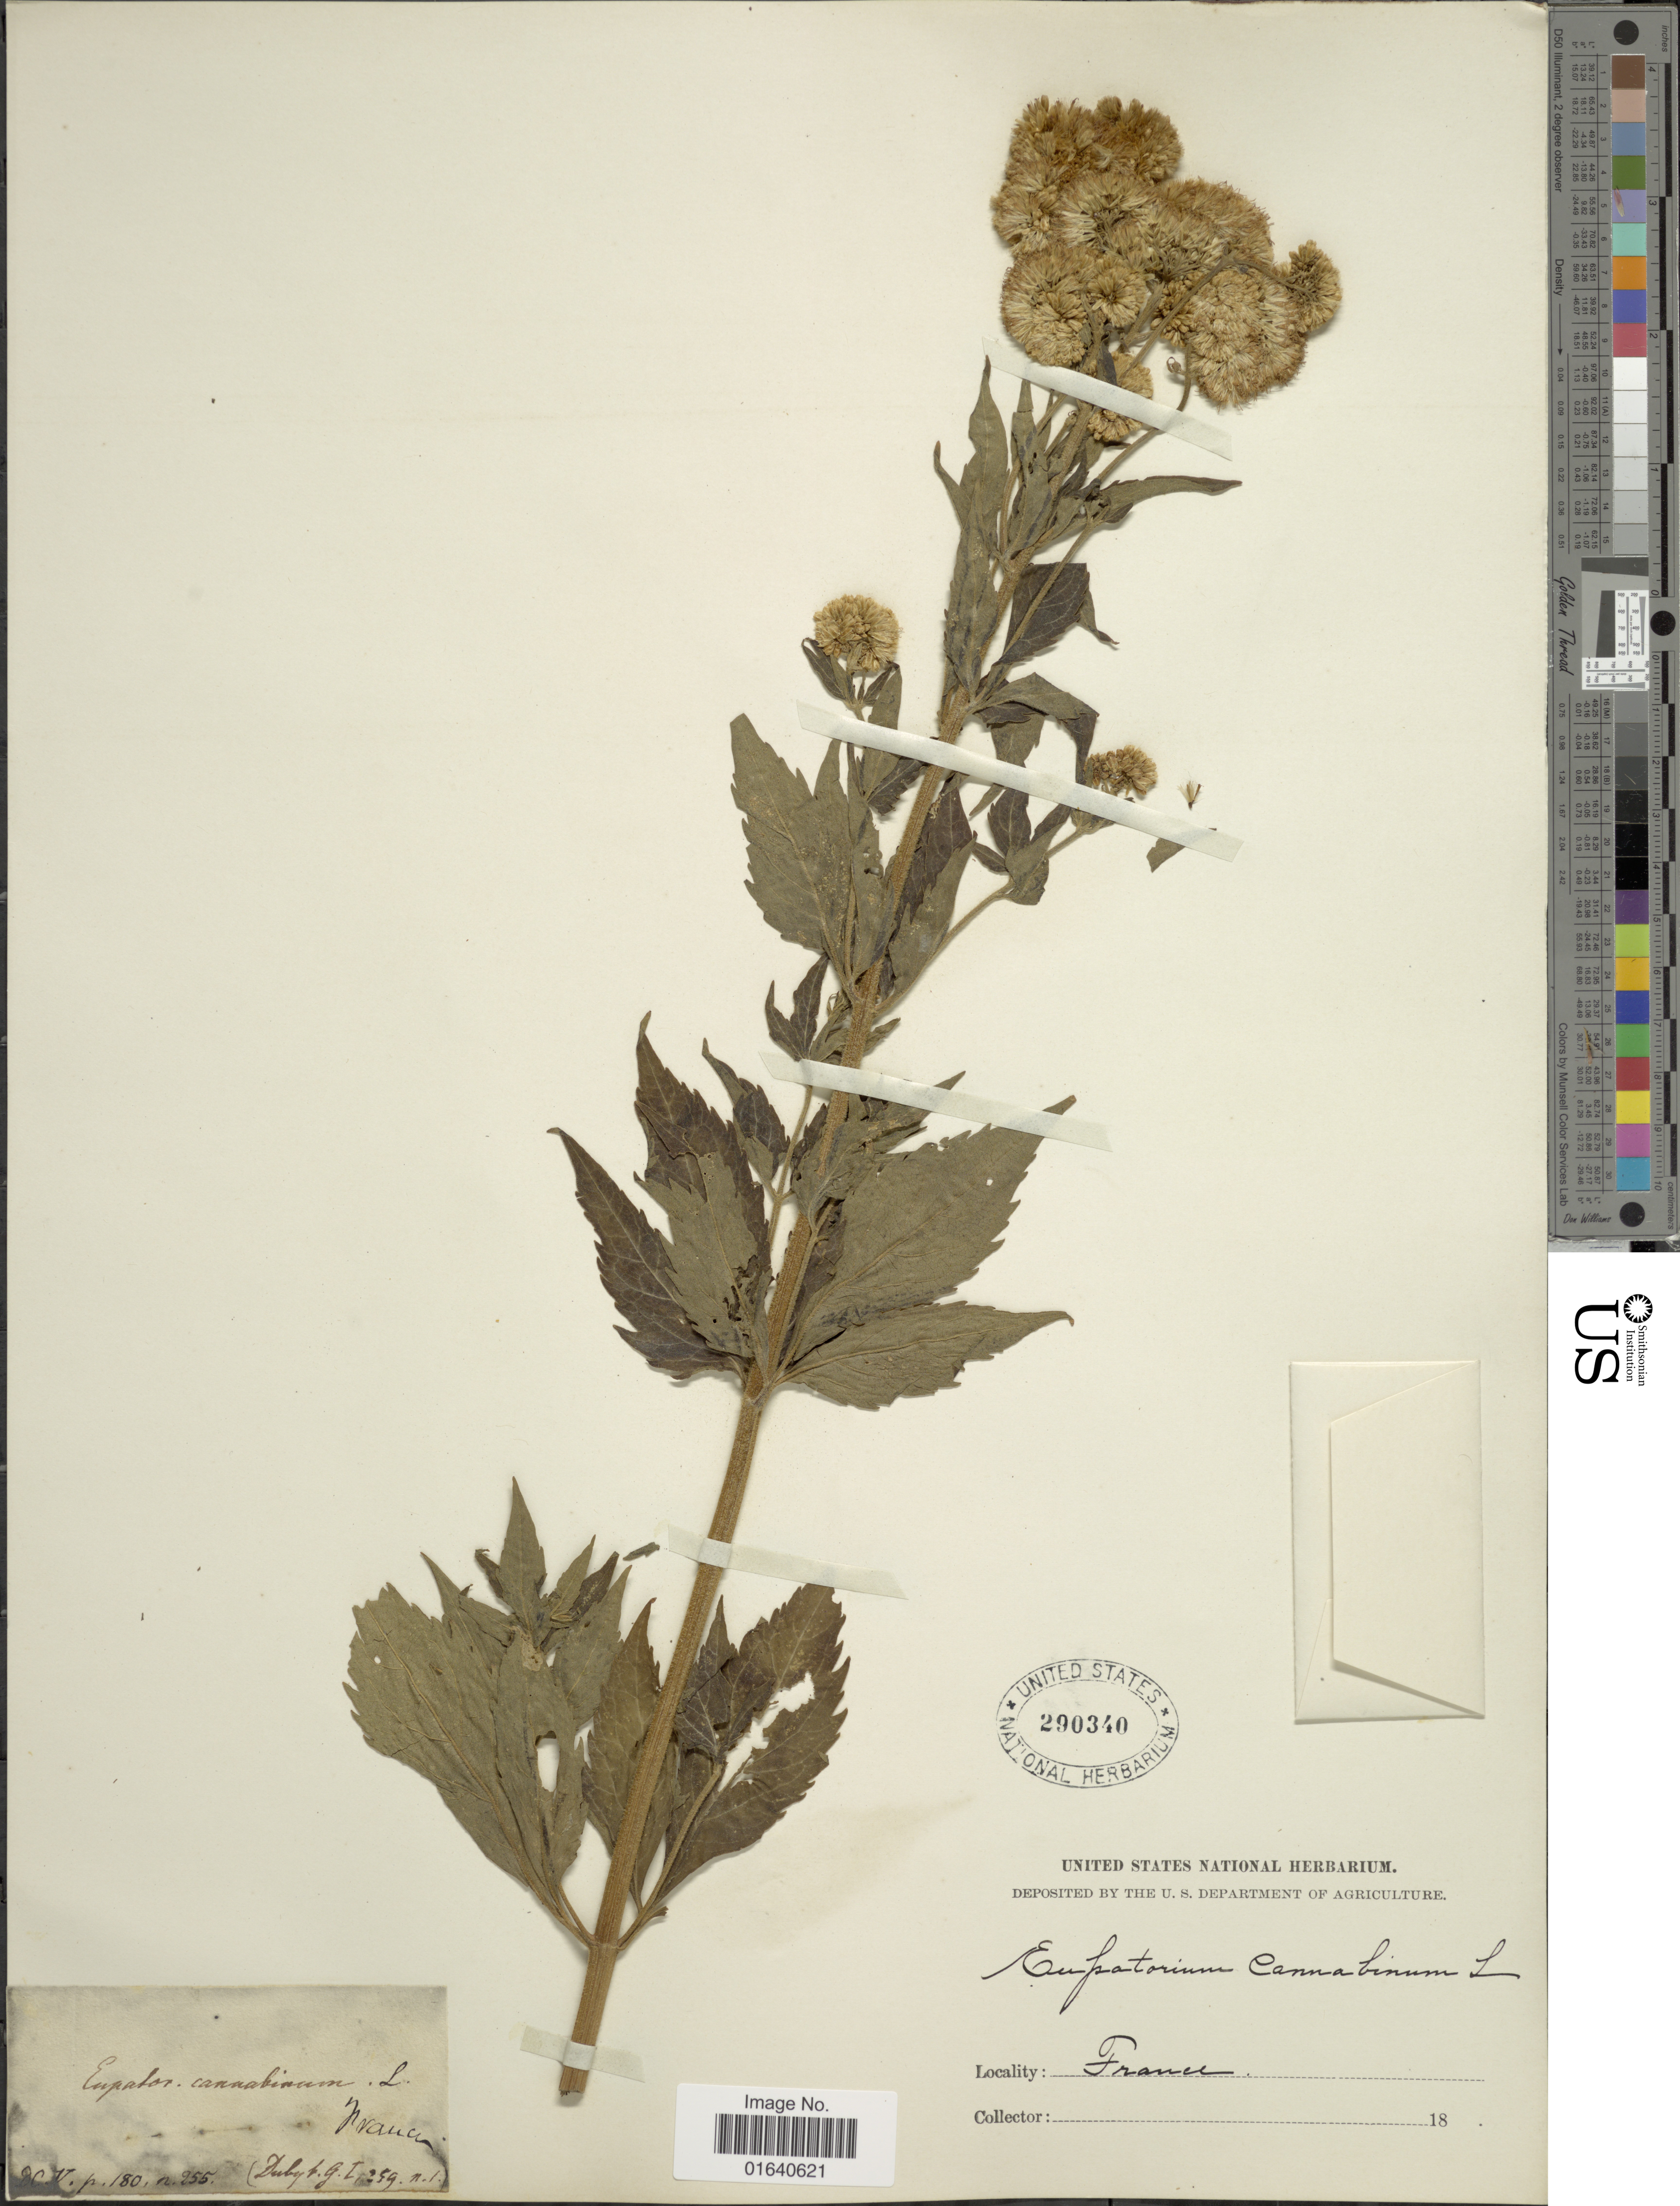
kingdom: Plantae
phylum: Tracheophyta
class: Magnoliopsida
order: Asterales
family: Asteraceae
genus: Eupatorium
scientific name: Eupatorium cannabinum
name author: L.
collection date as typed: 18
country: France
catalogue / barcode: US 290340